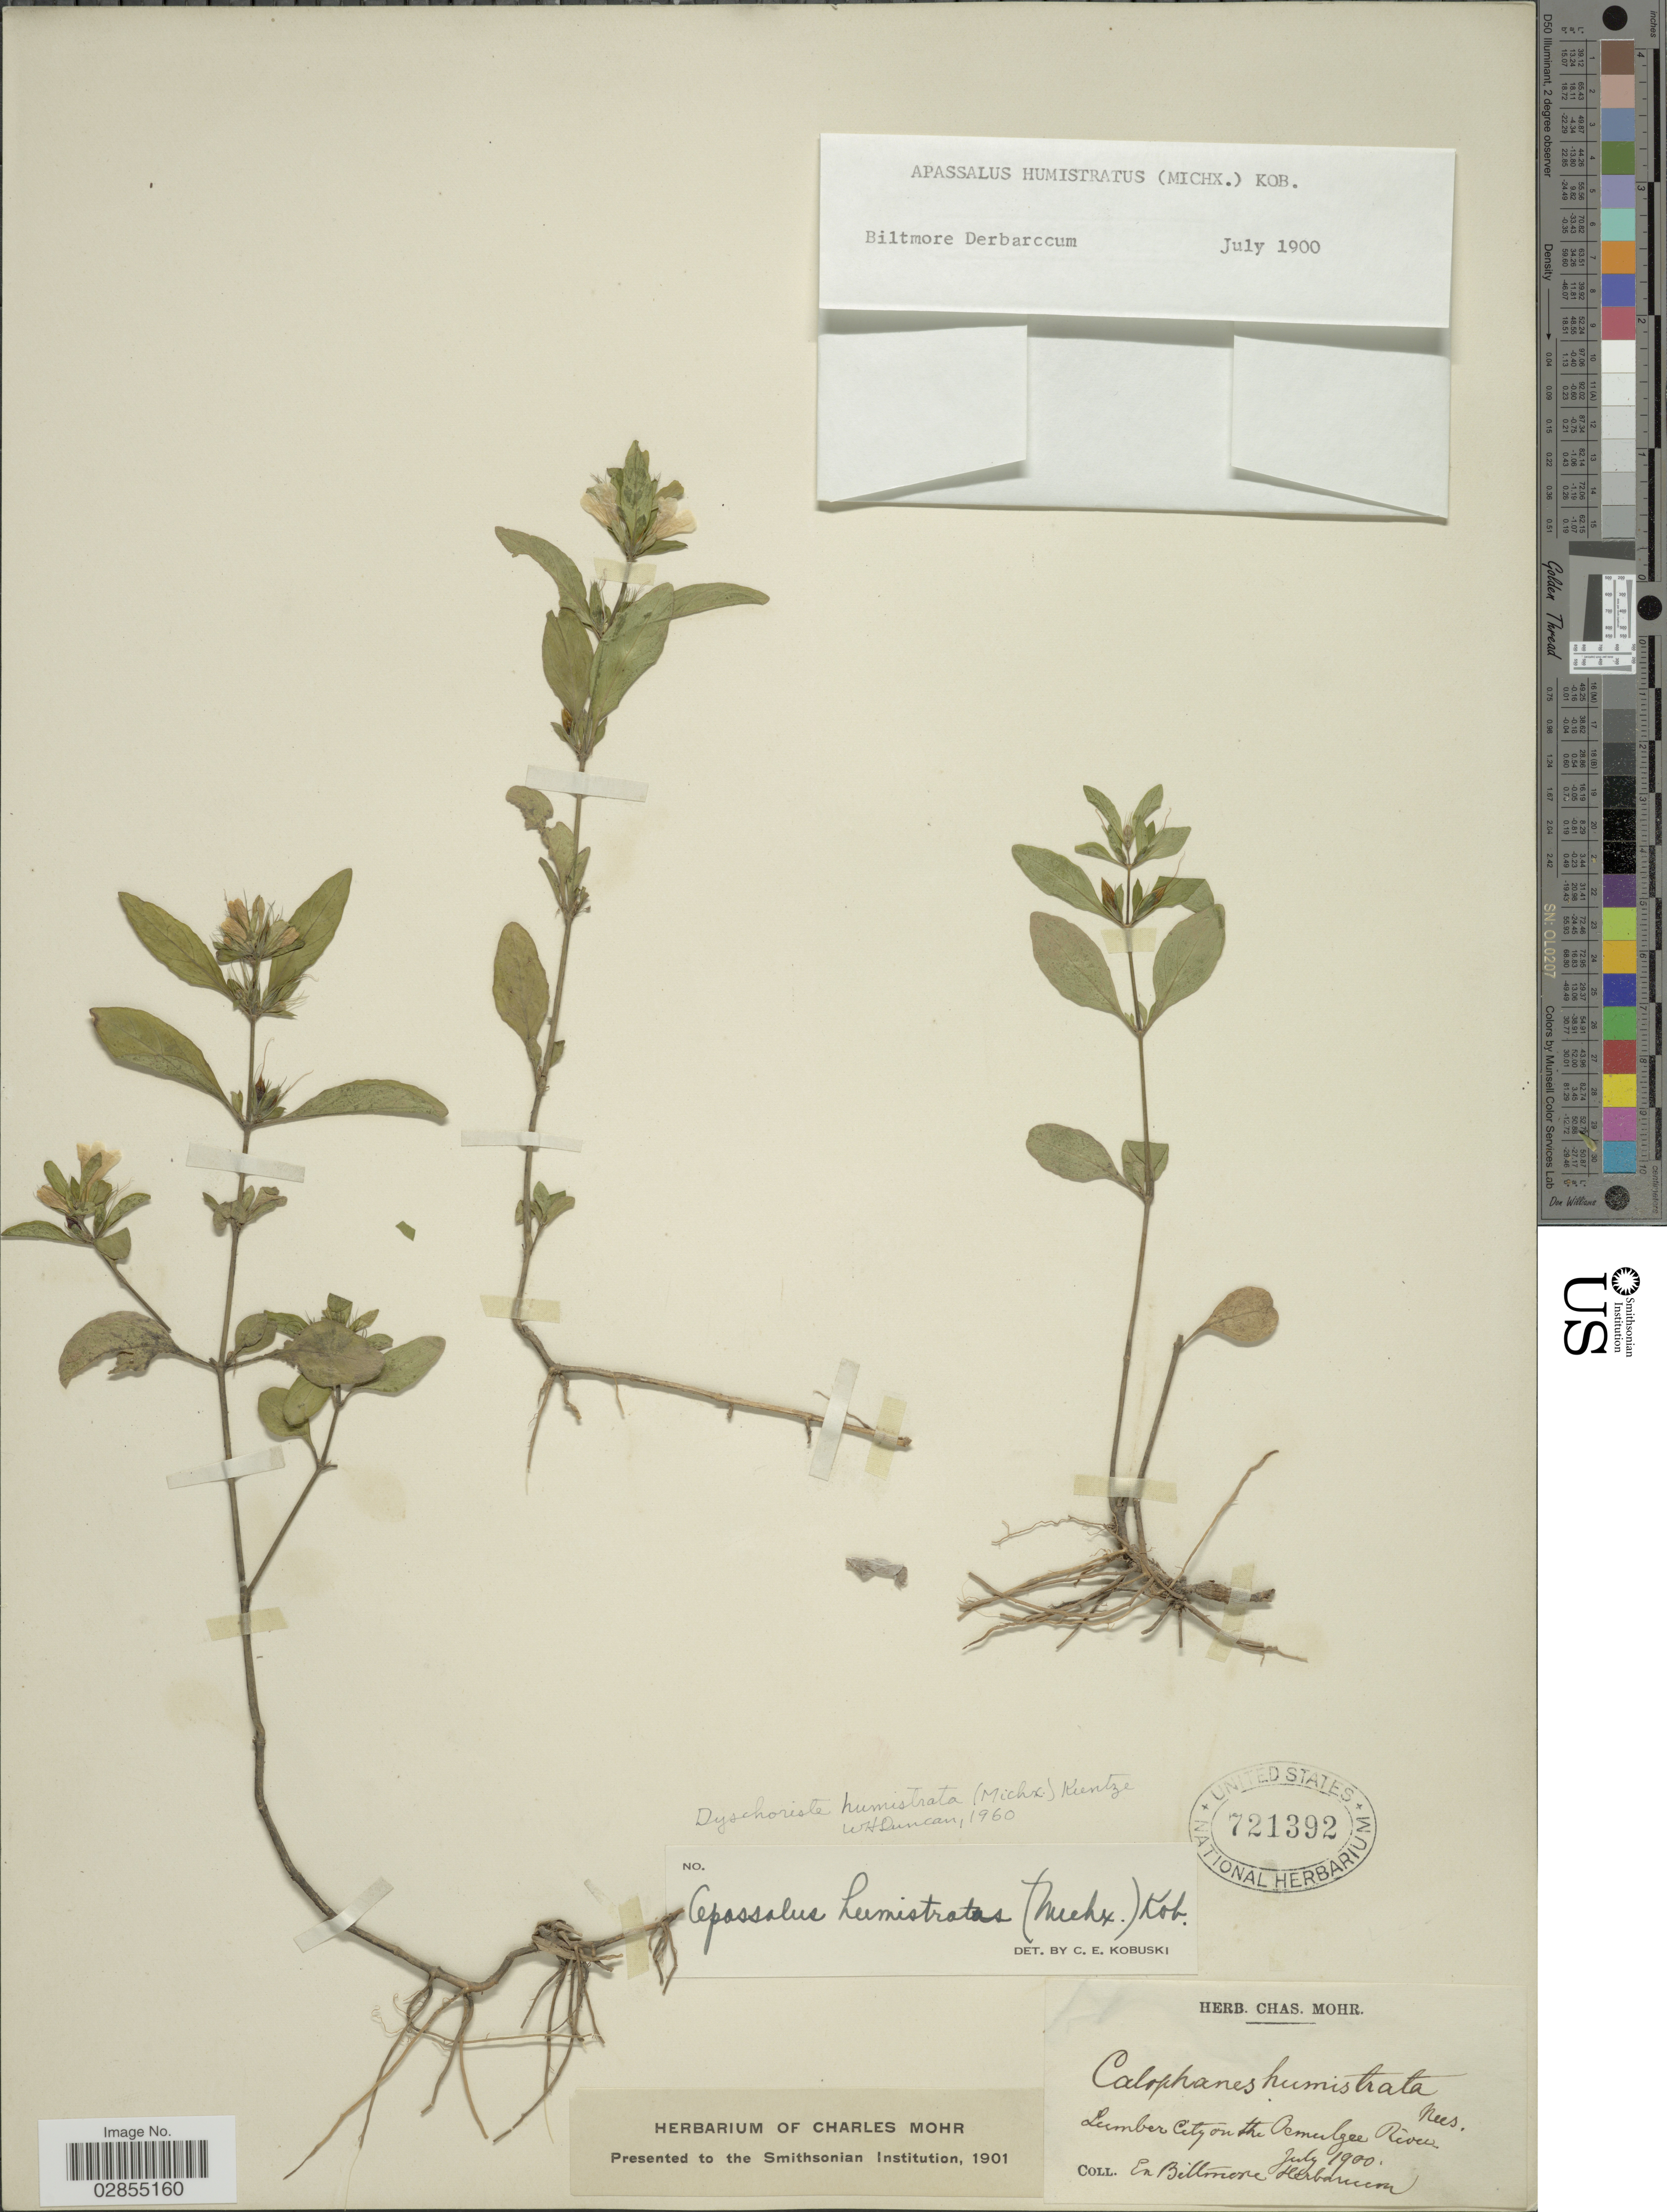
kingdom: Plantae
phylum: Tracheophyta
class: Magnoliopsida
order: Lamiales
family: Acanthaceae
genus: Dyschoriste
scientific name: Dyschoriste humistrata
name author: (Shuttlew. ex Nees) Kuntze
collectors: ex herb. Biltmore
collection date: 1900-07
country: United States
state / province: Georgia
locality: Lumber City on the Ocmulgee River.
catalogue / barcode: US 721392